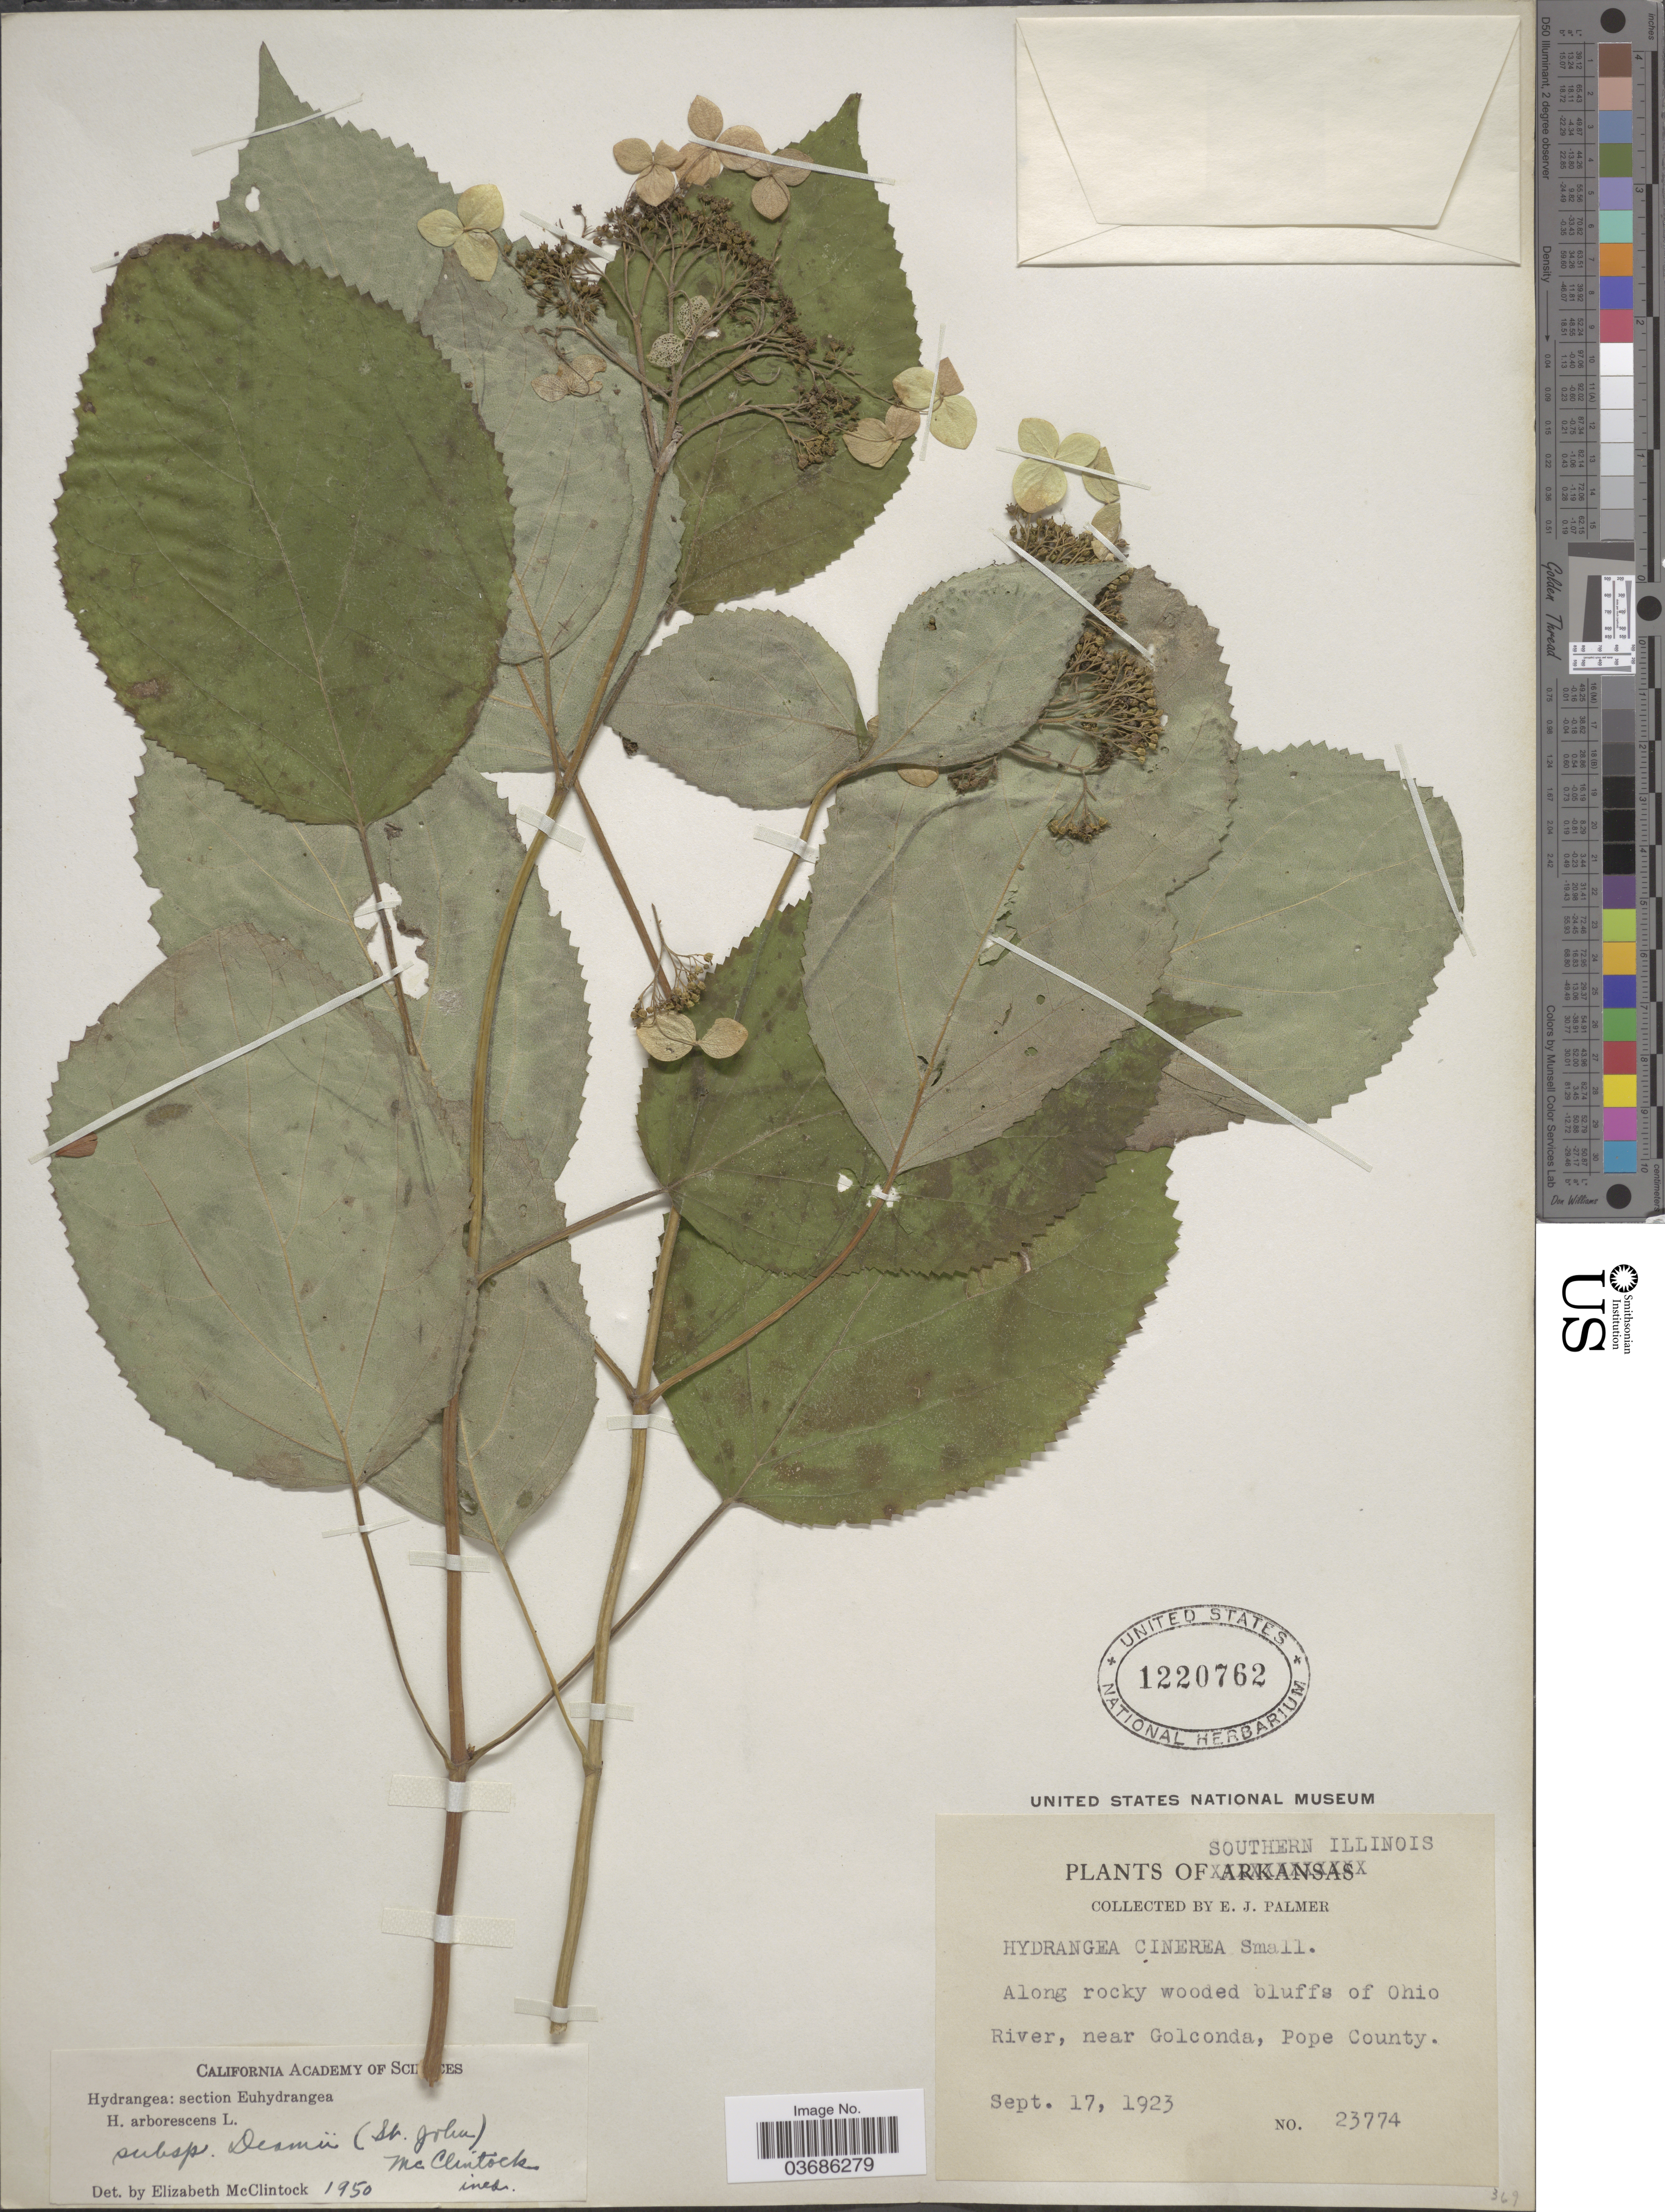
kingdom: Plantae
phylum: Tracheophyta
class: Magnoliopsida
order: Cornales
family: Hydrangeaceae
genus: Hydrangea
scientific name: Hydrangea arborescens var. deamii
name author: H. St. John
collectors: E. J. Palmer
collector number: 23774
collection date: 1923-09-17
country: United States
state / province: Illinois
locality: Southern Illinois. Along rocky wooded bluffs of Ohio River, near Golconda, Pope County.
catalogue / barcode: US 1220762